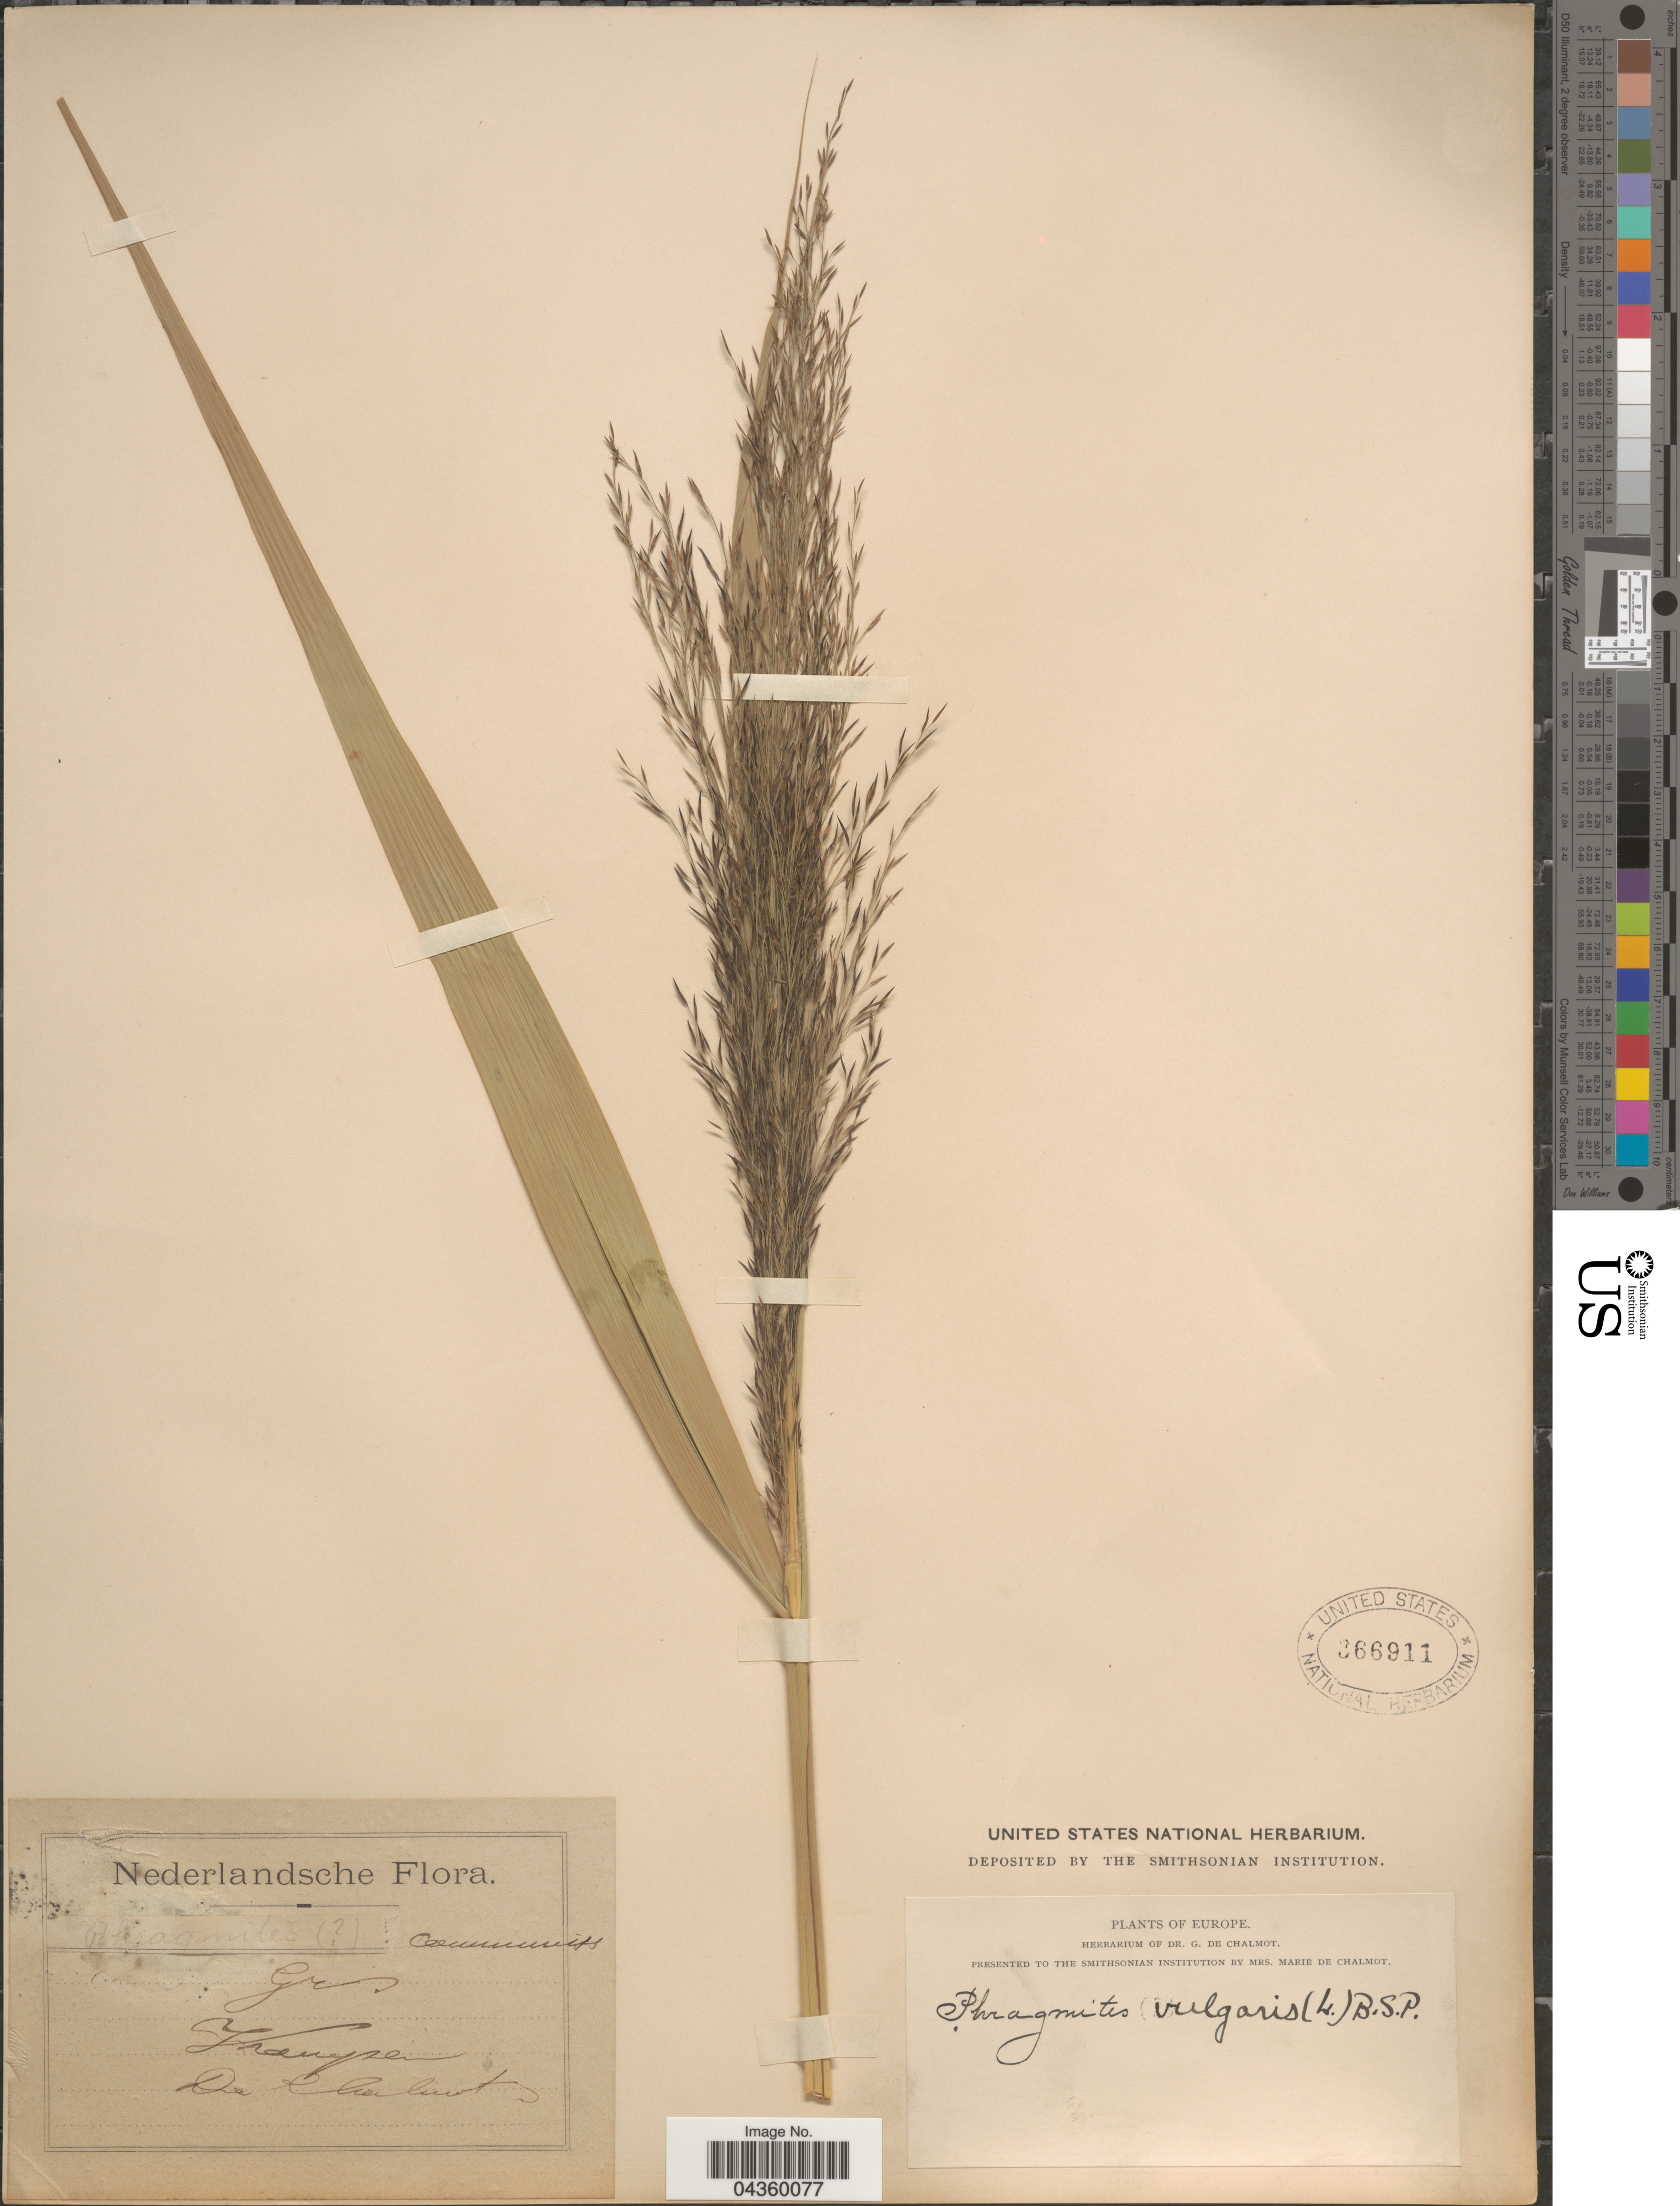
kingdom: Plantae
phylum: Tracheophyta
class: Liliopsida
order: Poales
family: Poaceae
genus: Phragmites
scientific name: Phragmites australis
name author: (Cav.) Trin. ex Steud.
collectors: G. de Chalmot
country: Netherlands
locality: Kampen.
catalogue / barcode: US 866911